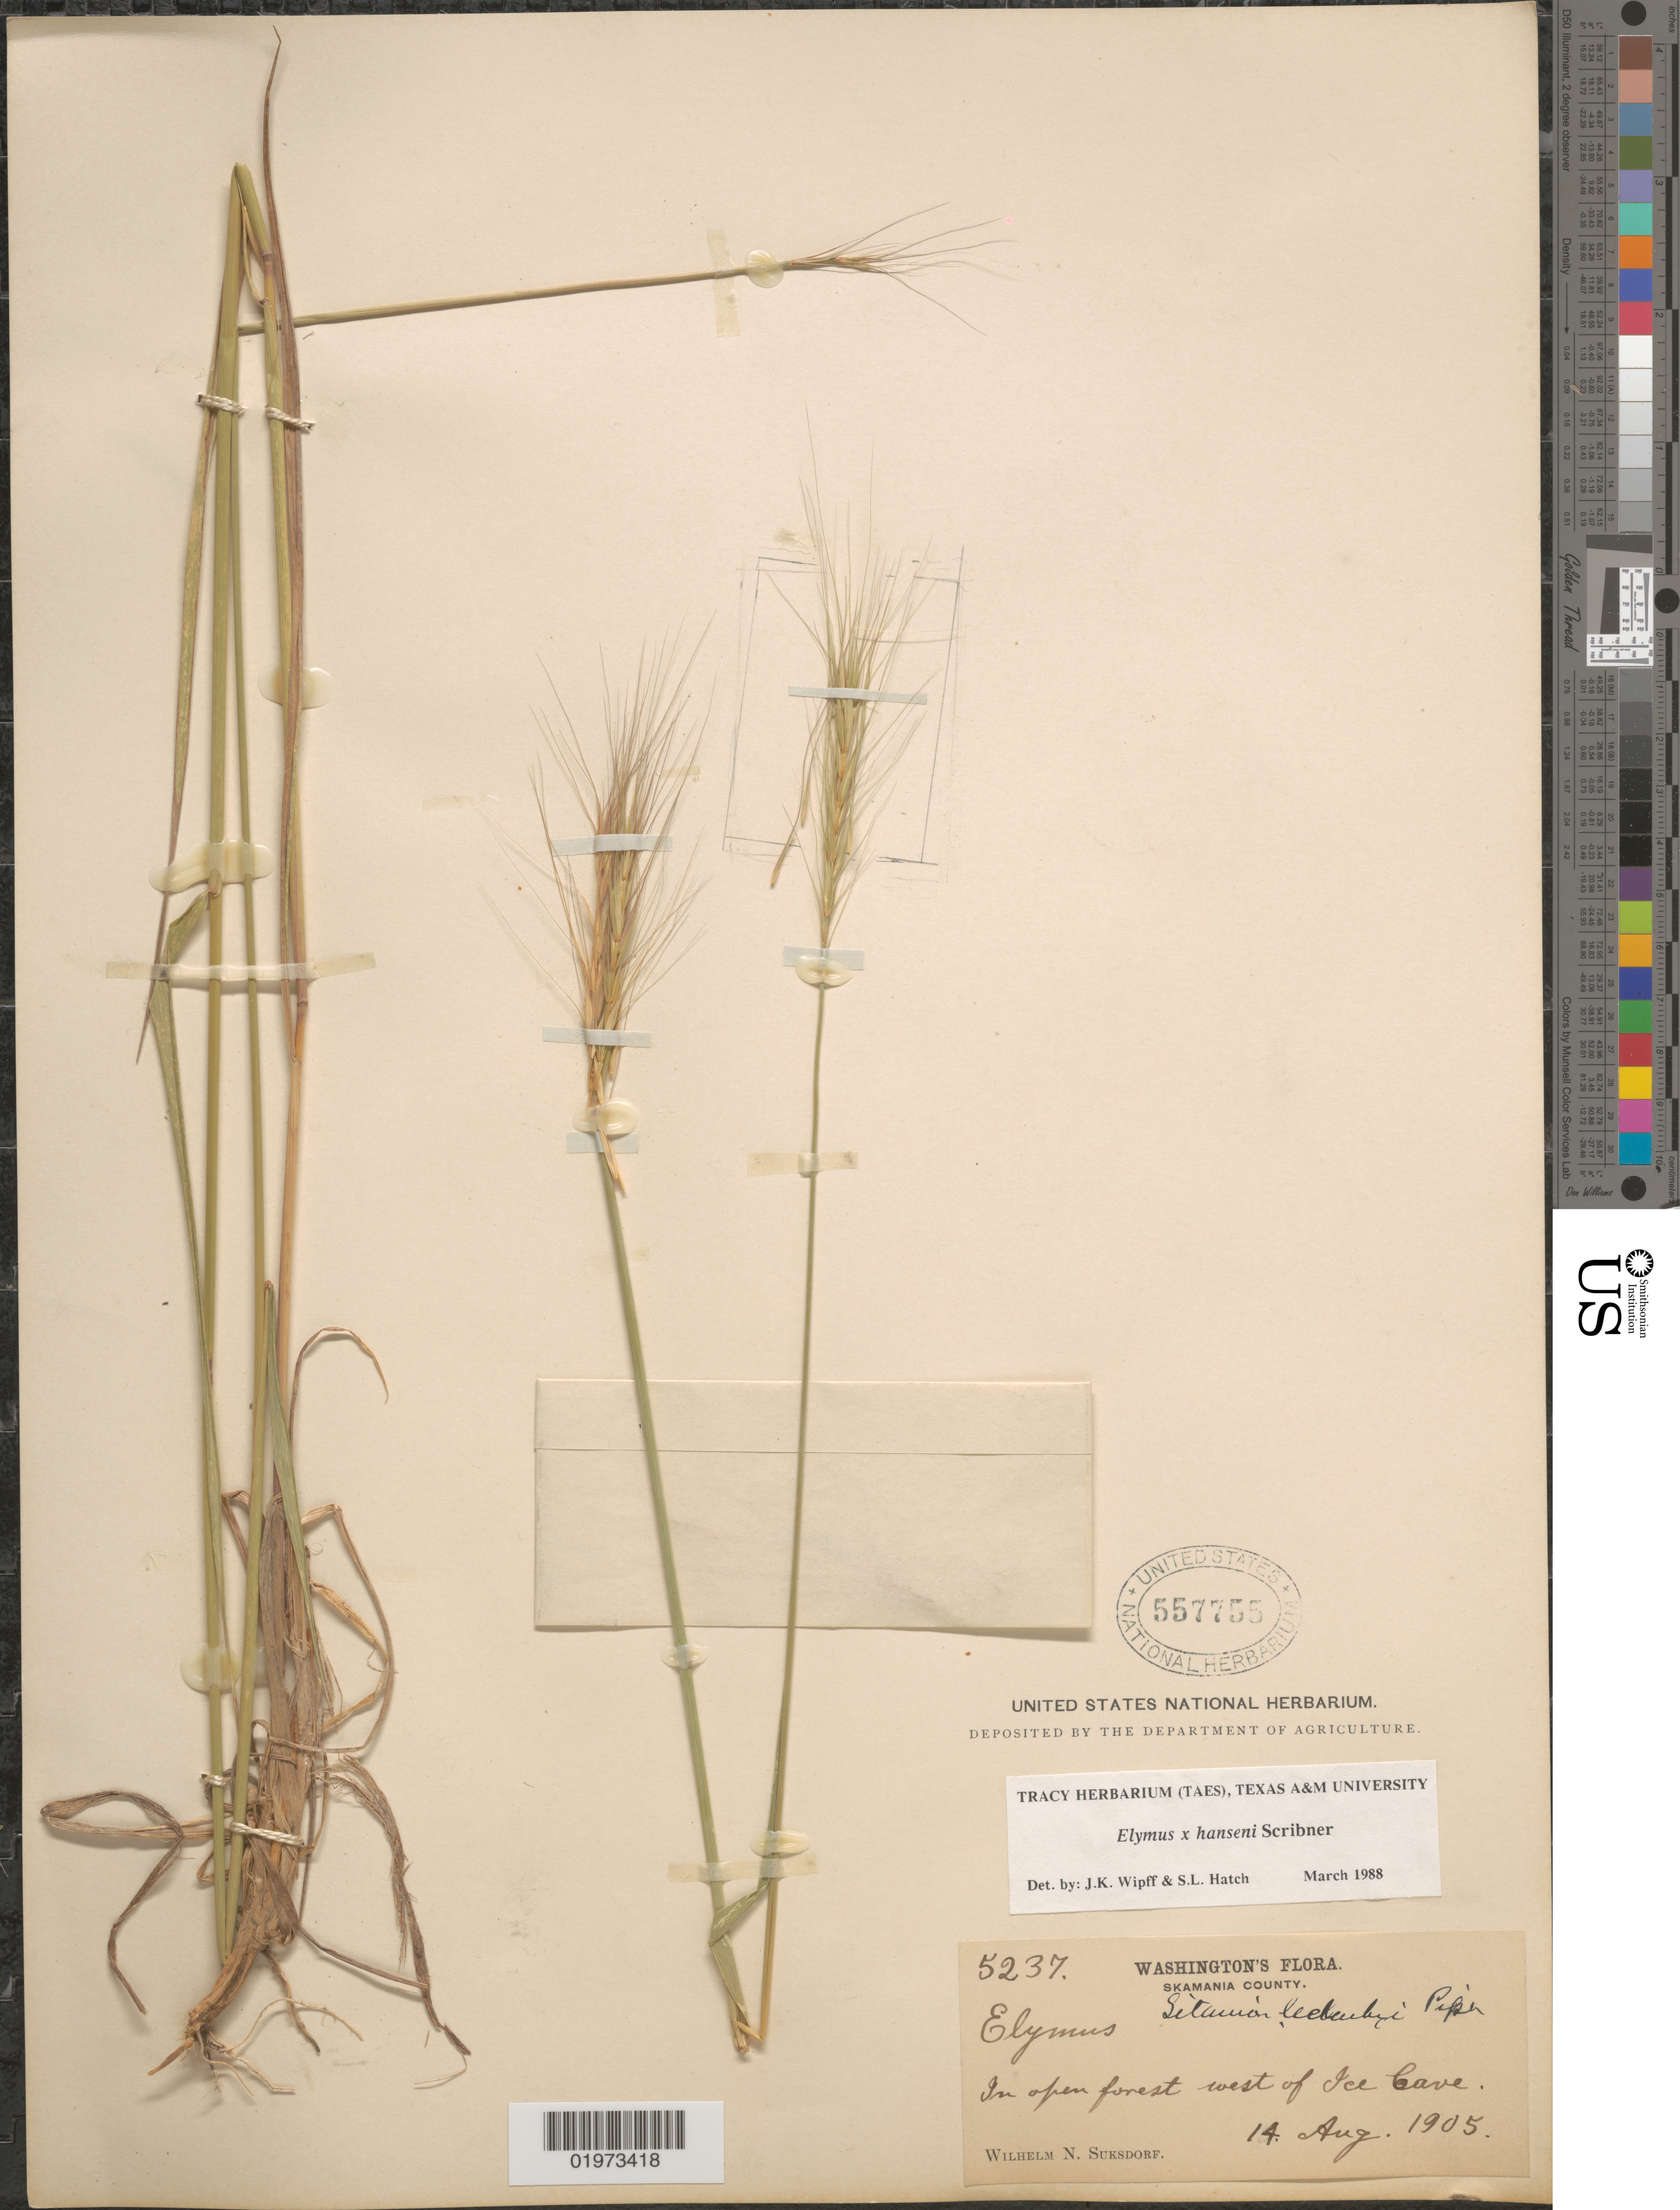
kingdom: Plantae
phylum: Tracheophyta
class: Liliopsida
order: Poales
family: Poaceae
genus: Elymus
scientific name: Elymus x hansenii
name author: Scribn.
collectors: W. N. Suksdorf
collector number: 5237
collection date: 1905-08-14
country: United States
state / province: Washington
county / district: Skamania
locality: Skamania County. In open forest west of Ice Cave.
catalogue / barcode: US 557755